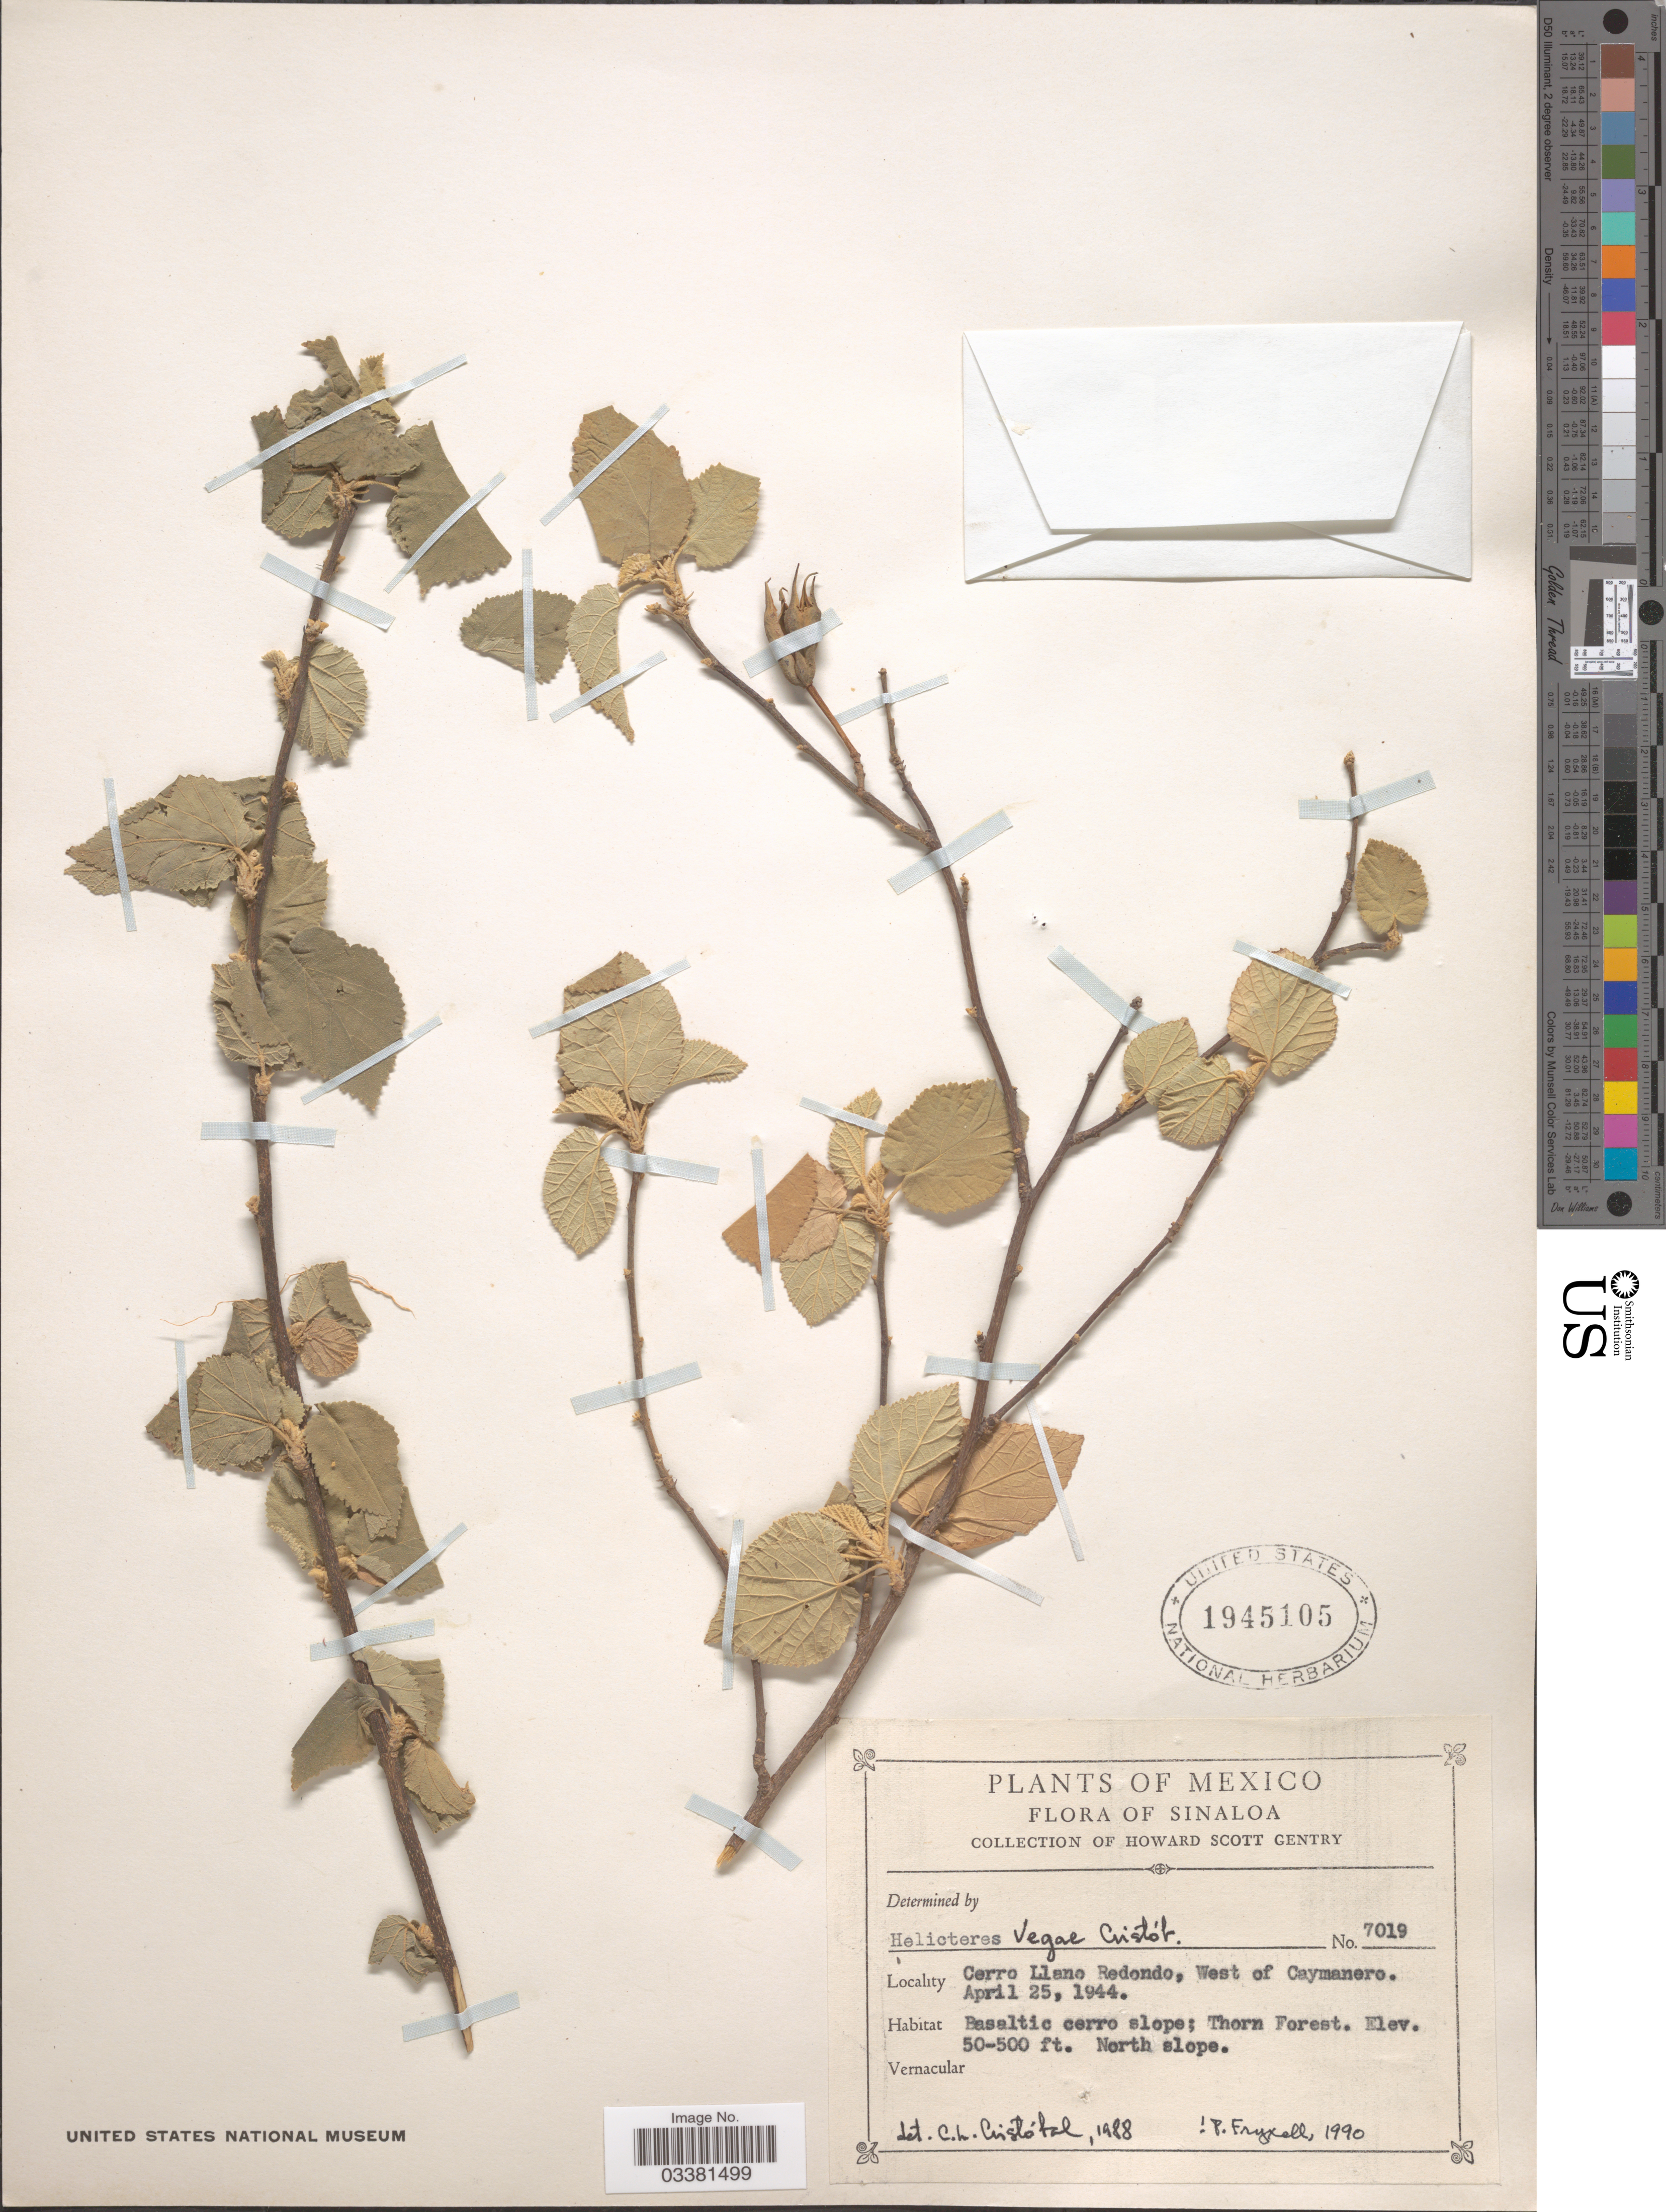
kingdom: Plantae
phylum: Tracheophyta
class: Magnoliopsida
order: Malvales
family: Malvaceae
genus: Helicteres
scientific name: Helicteres vegae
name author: Cristóbal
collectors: H. S. Gentry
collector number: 7019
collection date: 1944-04-25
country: Mexico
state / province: Sinaloa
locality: Cerro Llano Redondo, West of Caymanero.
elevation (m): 15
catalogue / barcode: US 1945105